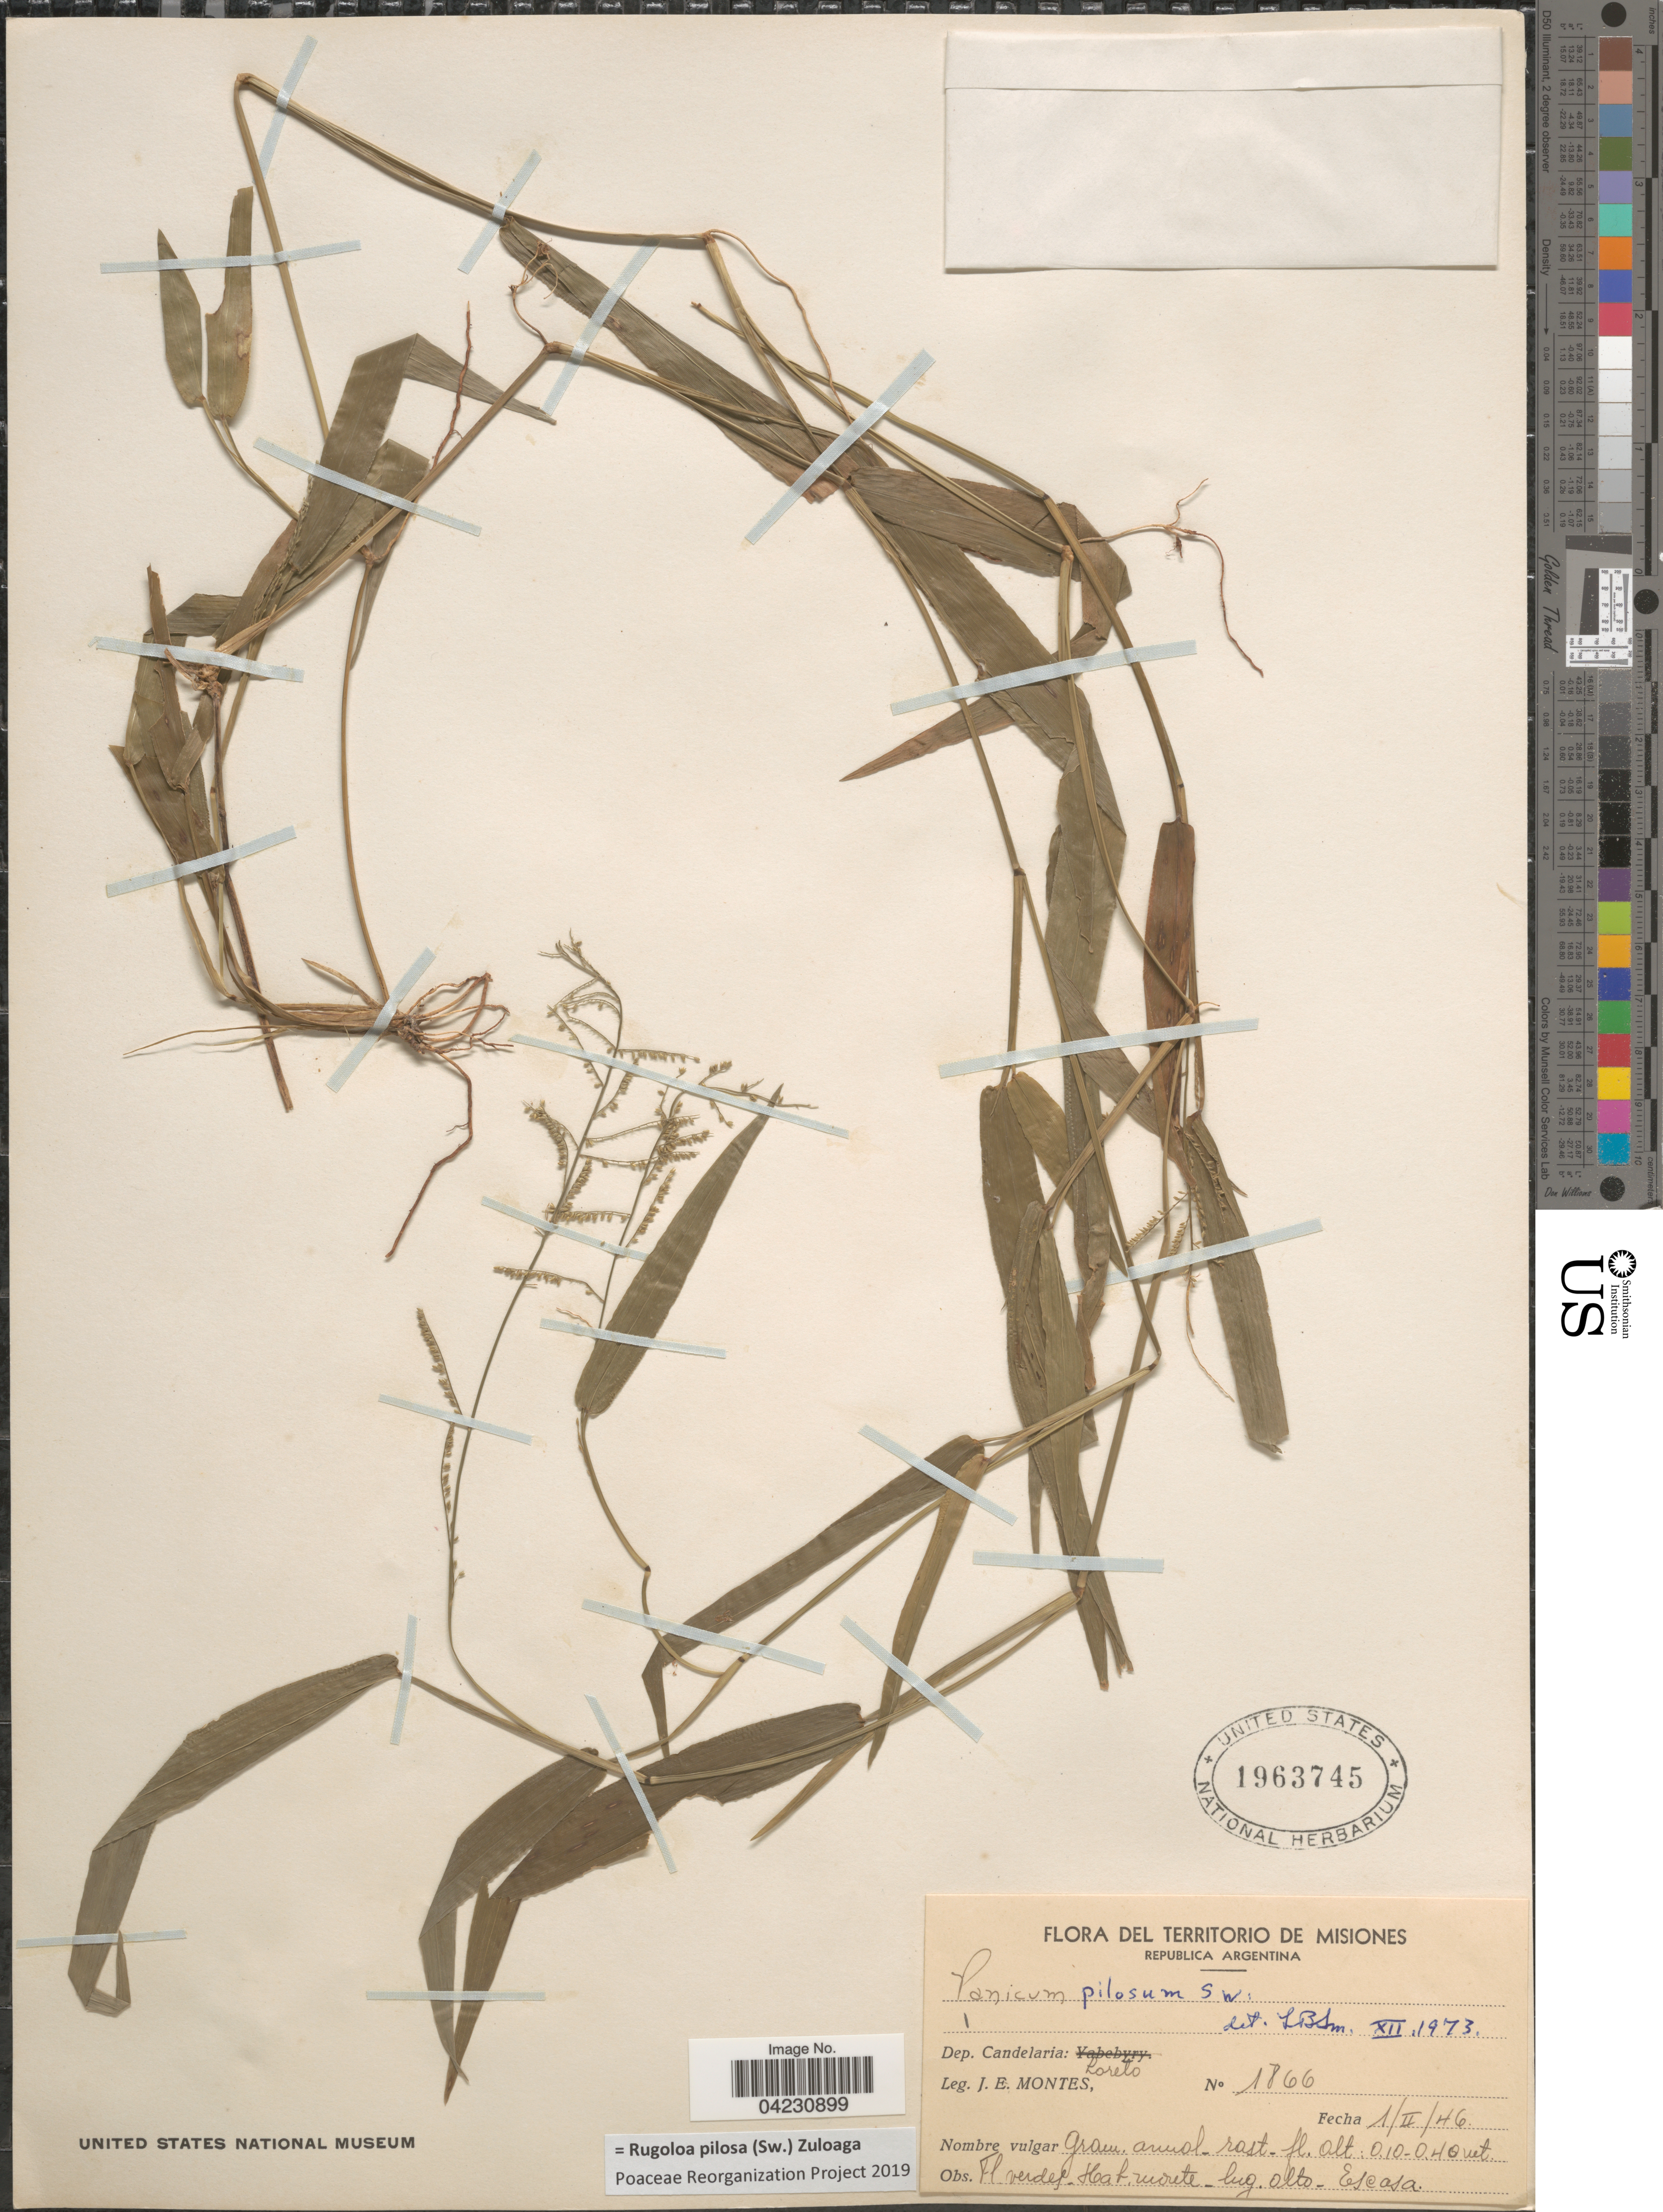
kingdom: Plantae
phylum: Tracheophyta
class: Liliopsida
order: Poales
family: Poaceae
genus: Rugoloa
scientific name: Rugoloa pilosa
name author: (Sw.) Zuloaga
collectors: J. E. Montes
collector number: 1866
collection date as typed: Transcribed d/m/y: 1/2/46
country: Argentina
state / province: Misiones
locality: Del Territorio de Misiones. Republica Argentina. Dep. Candelaria: Loreto.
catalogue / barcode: US 1963745